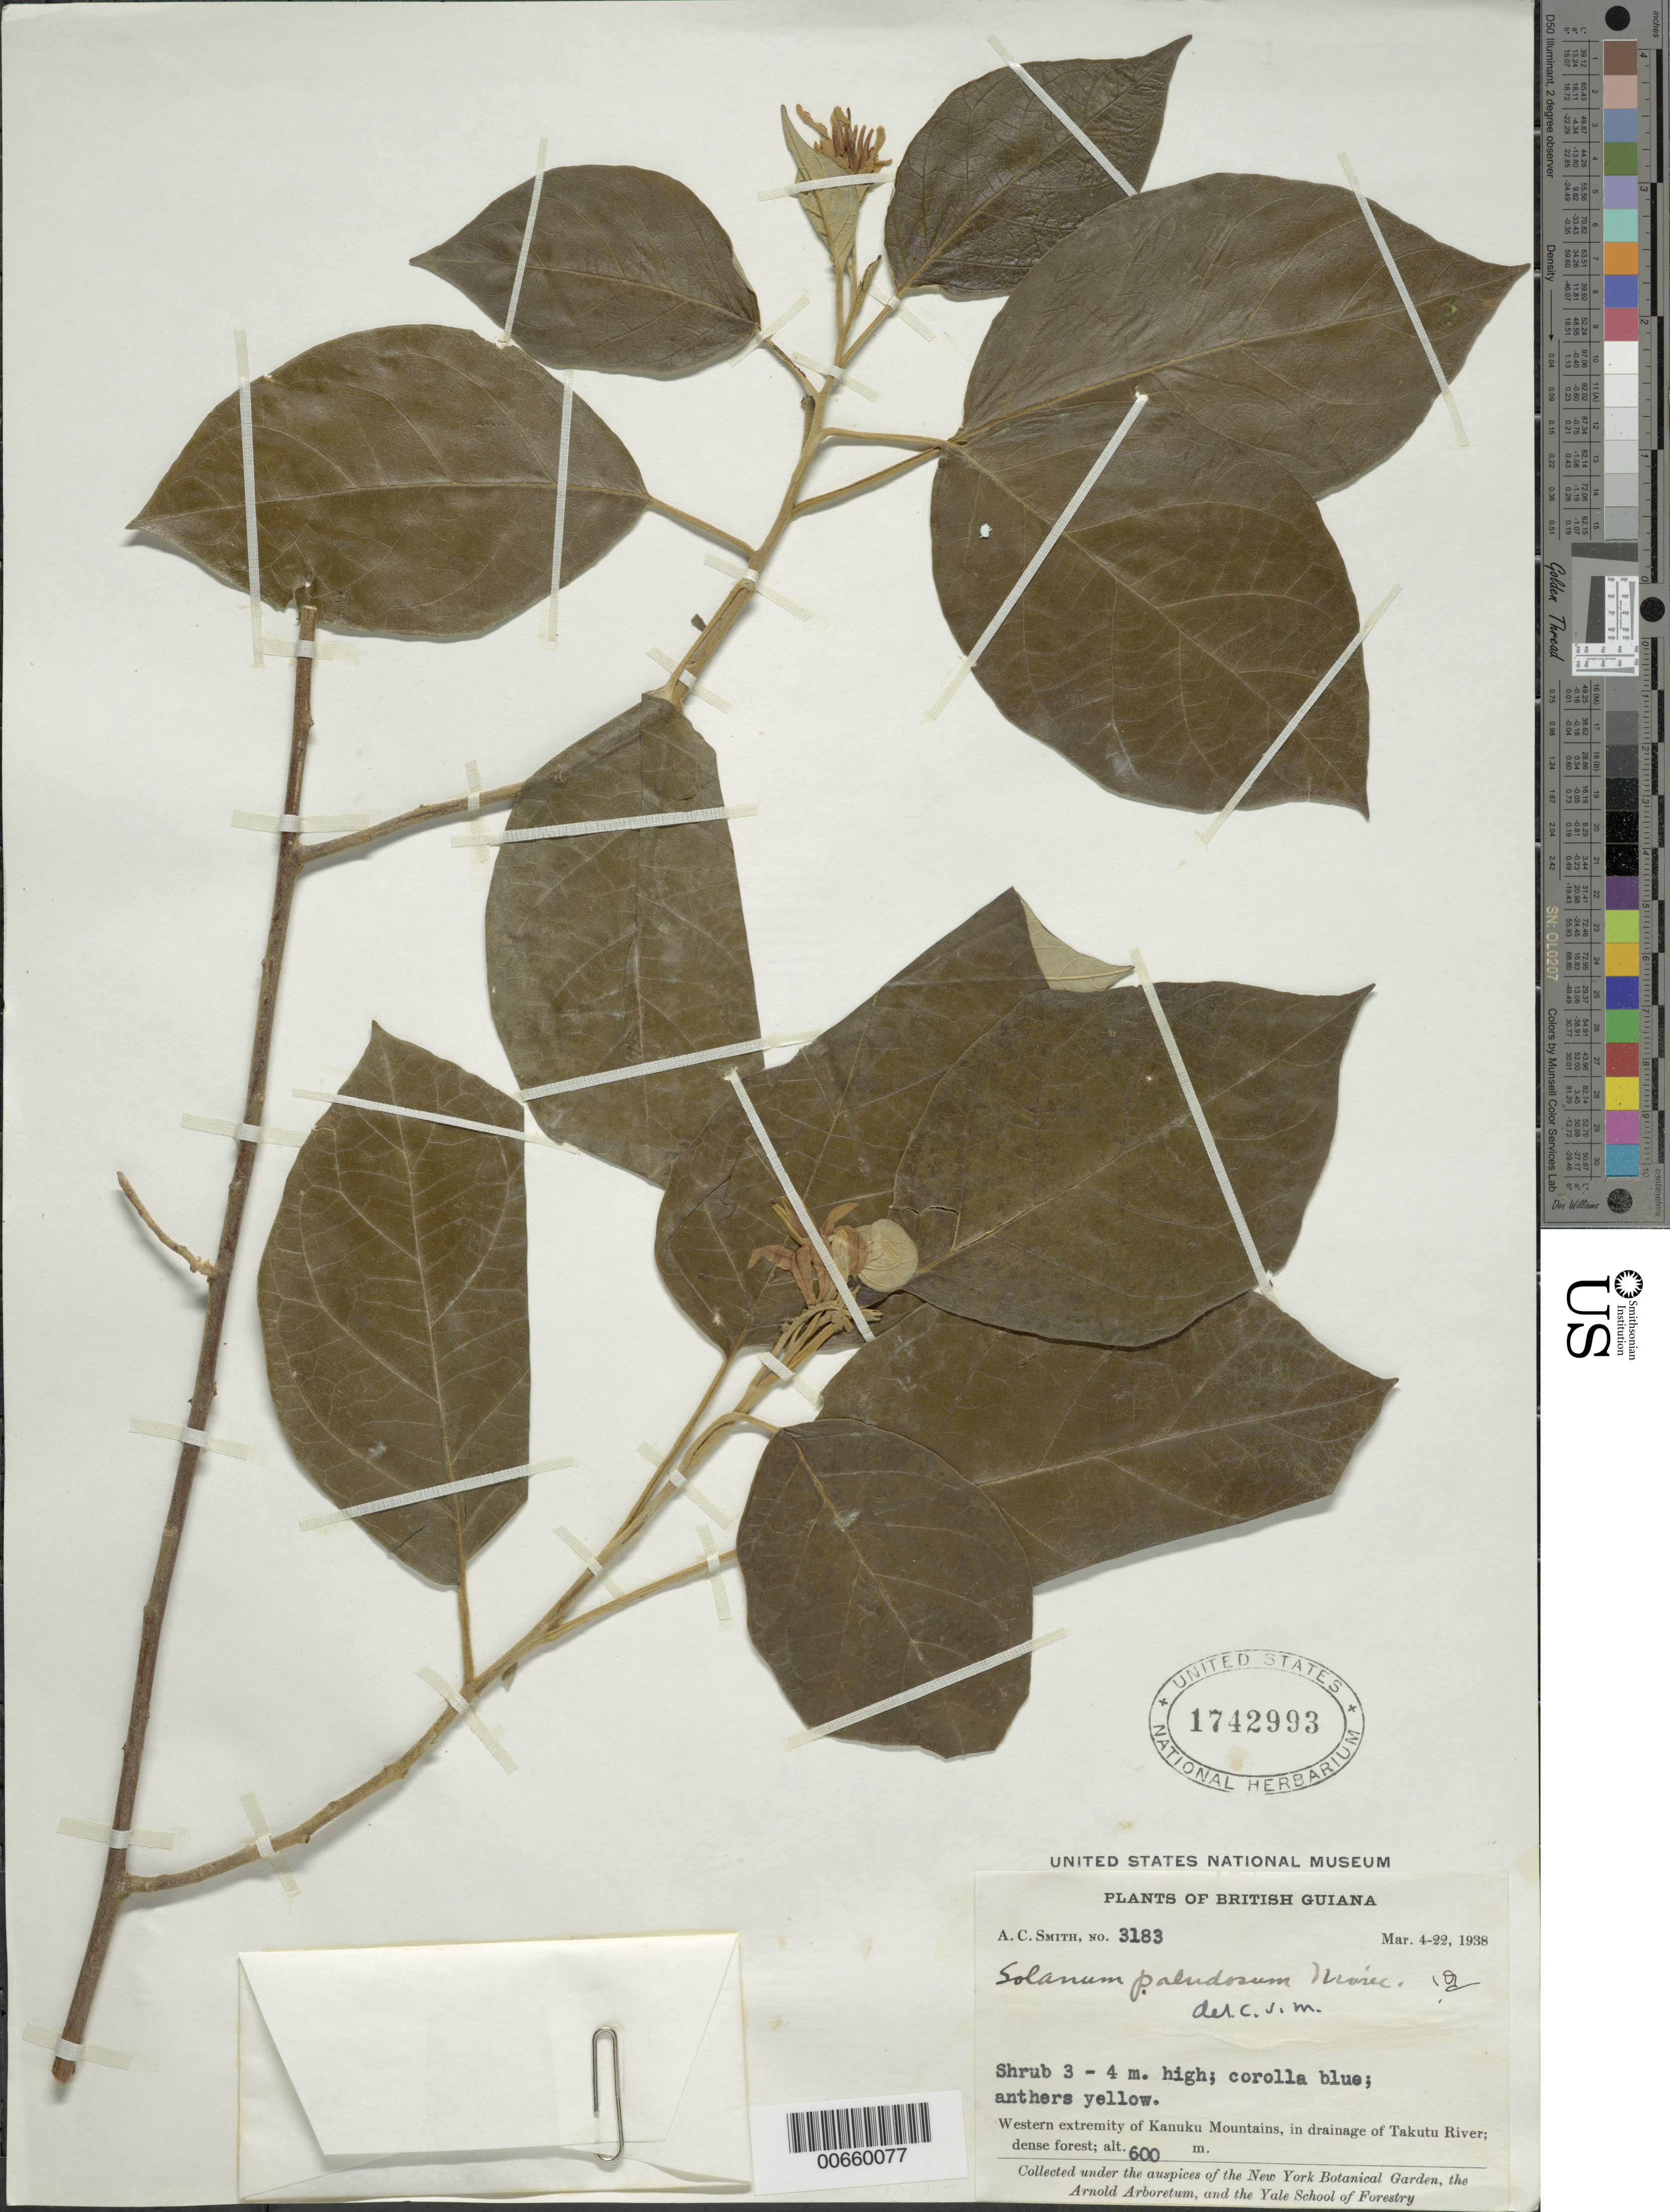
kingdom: Plantae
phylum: Tracheophyta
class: Magnoliopsida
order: Solanales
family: Solanaceae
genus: Solanum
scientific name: Solanum paludosum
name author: Moric.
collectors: A. C. Smith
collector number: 3183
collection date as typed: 3 Mar 1938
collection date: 1938-03-03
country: Guyana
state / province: U. Takutu-U. Essequibo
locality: Kanuku Mts., drainage of Takutu R., Western extremity of Kanuku Mountains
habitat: Dense forest.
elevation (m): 600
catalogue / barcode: US 1742993